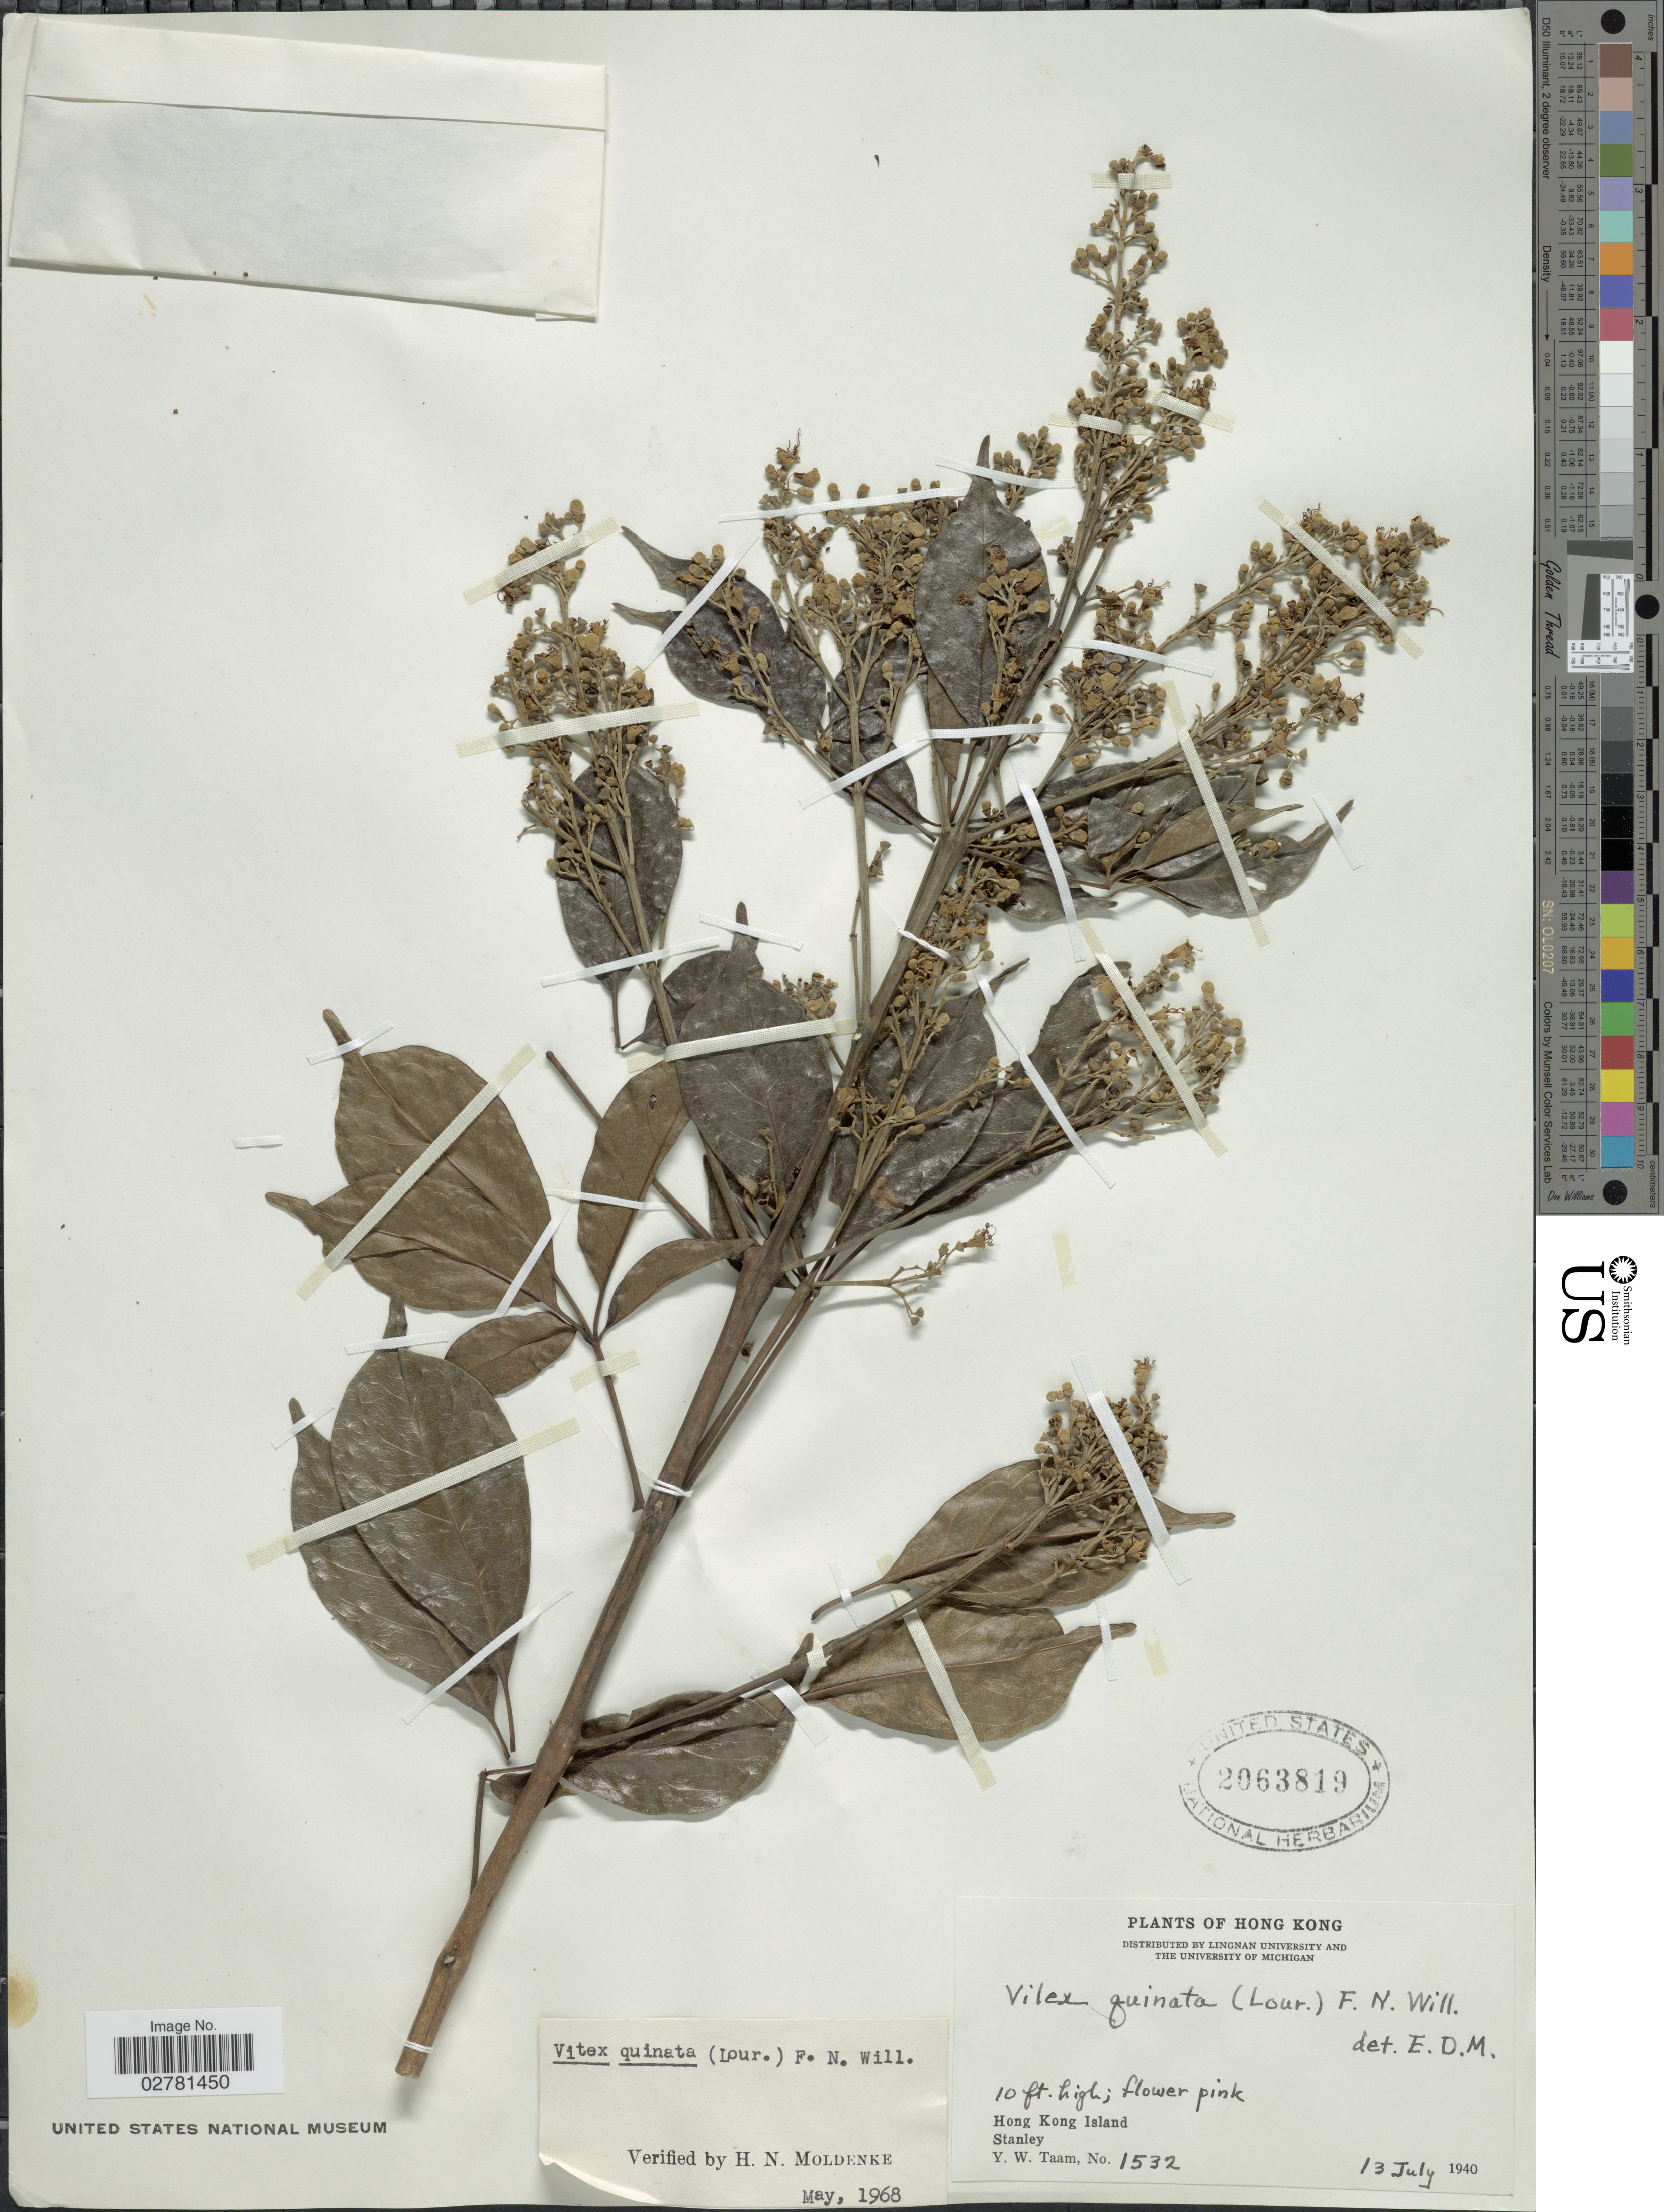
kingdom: Plantae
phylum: Tracheophyta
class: Magnoliopsida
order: Lamiales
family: Lamiaceae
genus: Vitex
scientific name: Vitex quinata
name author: (Lour.) F.N. Williams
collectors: Y. W. Taam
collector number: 1532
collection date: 1940-07-13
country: China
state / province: Hong Kong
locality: Hong Kong Island. Stanley.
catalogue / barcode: US 2063819